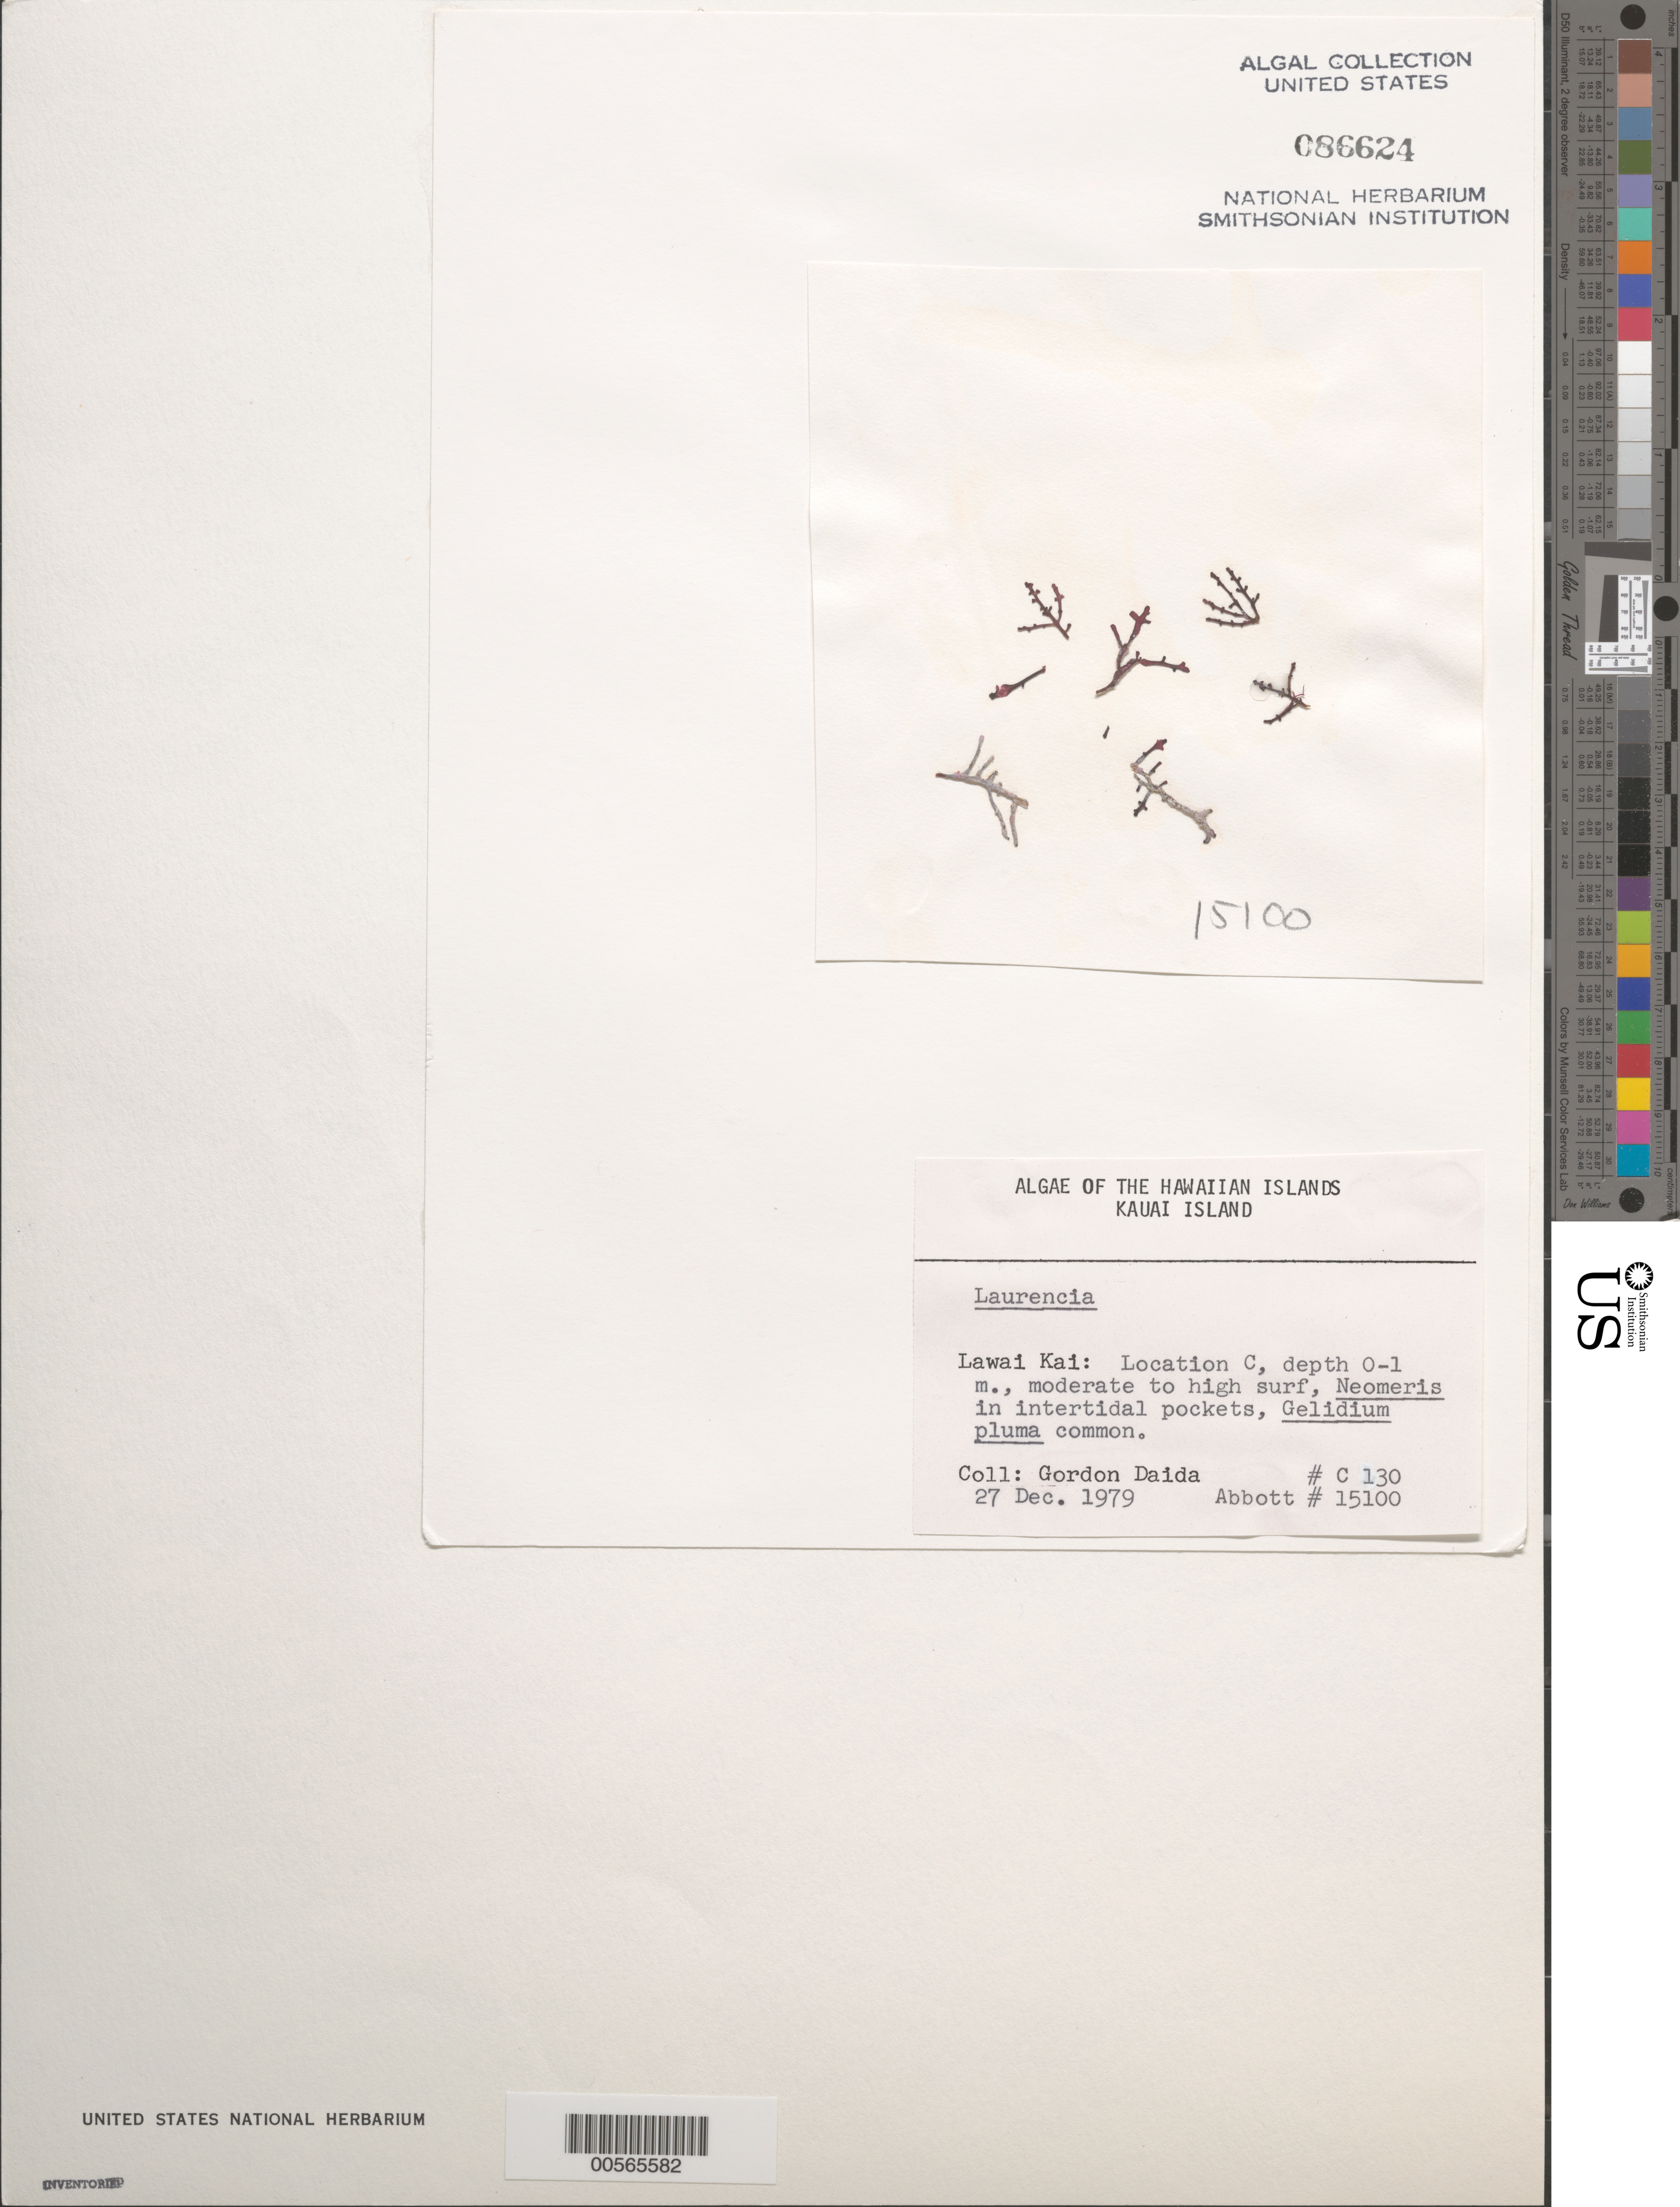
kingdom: Plantae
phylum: Rhodophyta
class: Florideophyceae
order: Ceramiales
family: Rhodomelaceae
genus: Laurencia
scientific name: Laurencia sp.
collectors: G. Daida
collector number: C130 & IAA 15100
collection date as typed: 27 Dec 1979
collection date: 1979-12-27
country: United States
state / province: Hawaii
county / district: Kauai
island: Kaua'i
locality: Lawai Kai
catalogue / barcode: US 86624